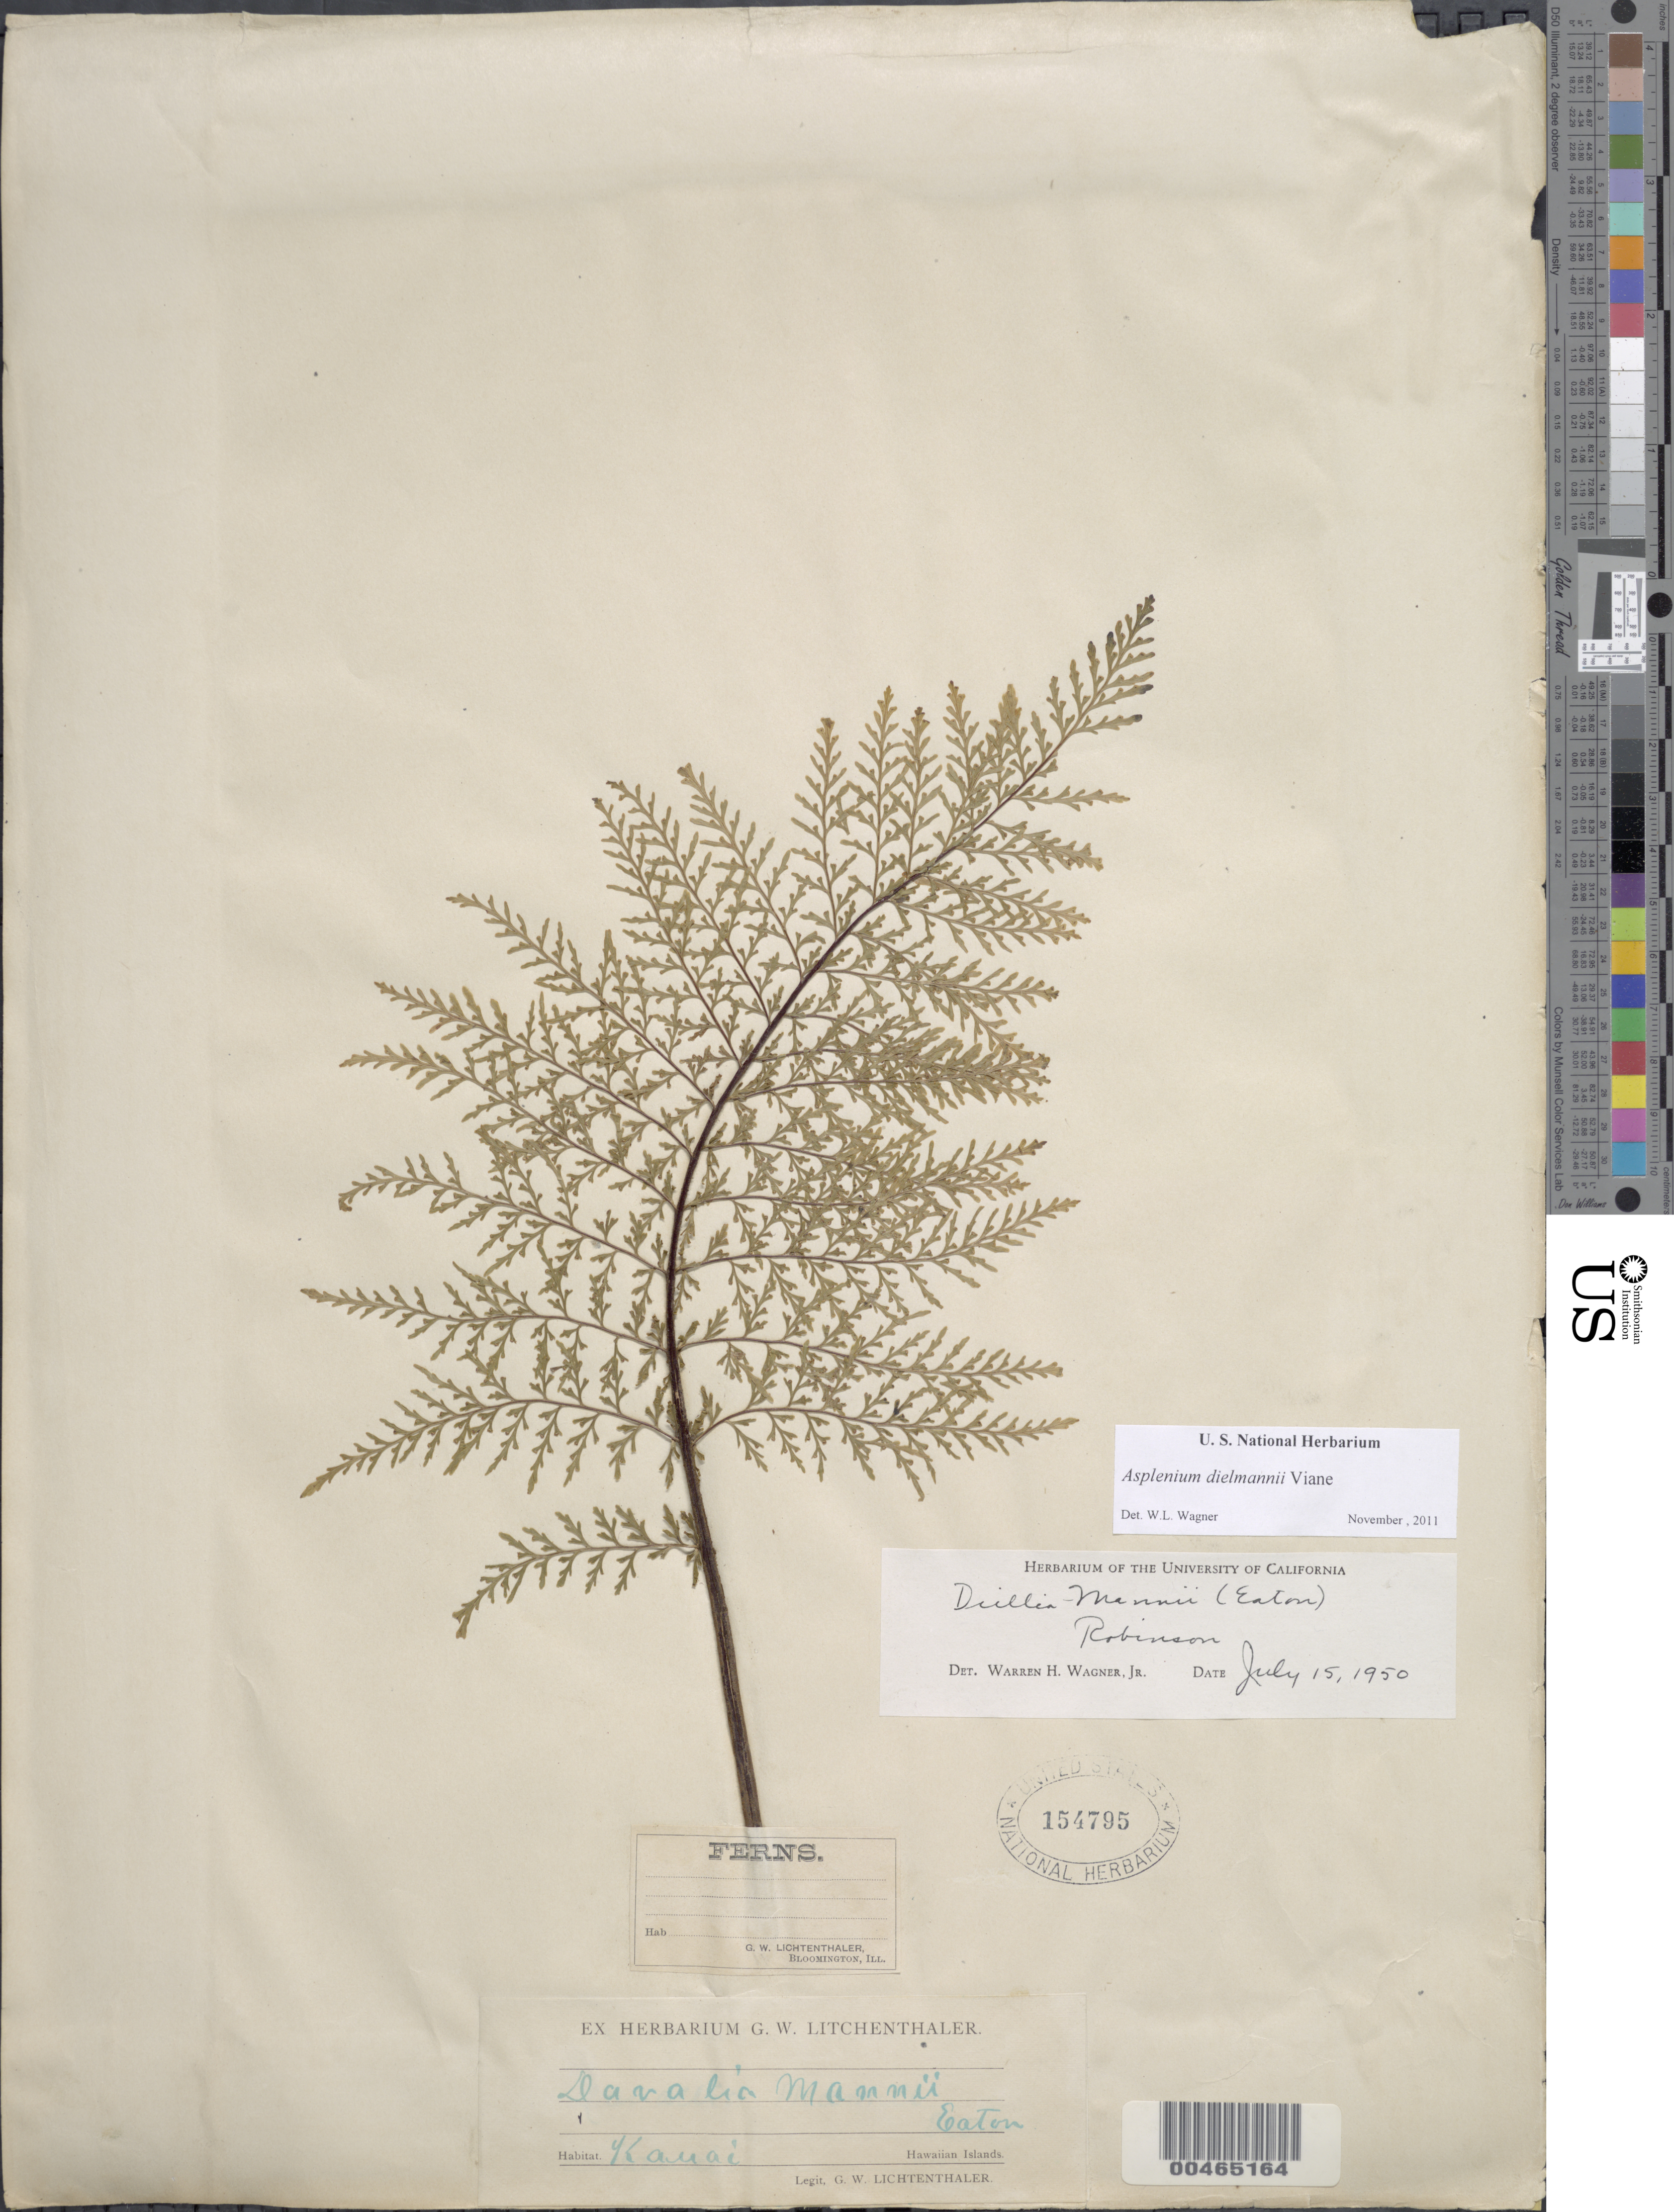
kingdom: Plantae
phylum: Tracheophyta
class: Polypodiopsida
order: Polypodiales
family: Aspleniaceae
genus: Asplenium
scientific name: Asplenium dielmannii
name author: Viane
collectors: G. Lichtenthaler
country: United States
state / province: Hawaii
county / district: Kauai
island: Kaua'i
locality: Kauai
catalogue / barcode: US 154795